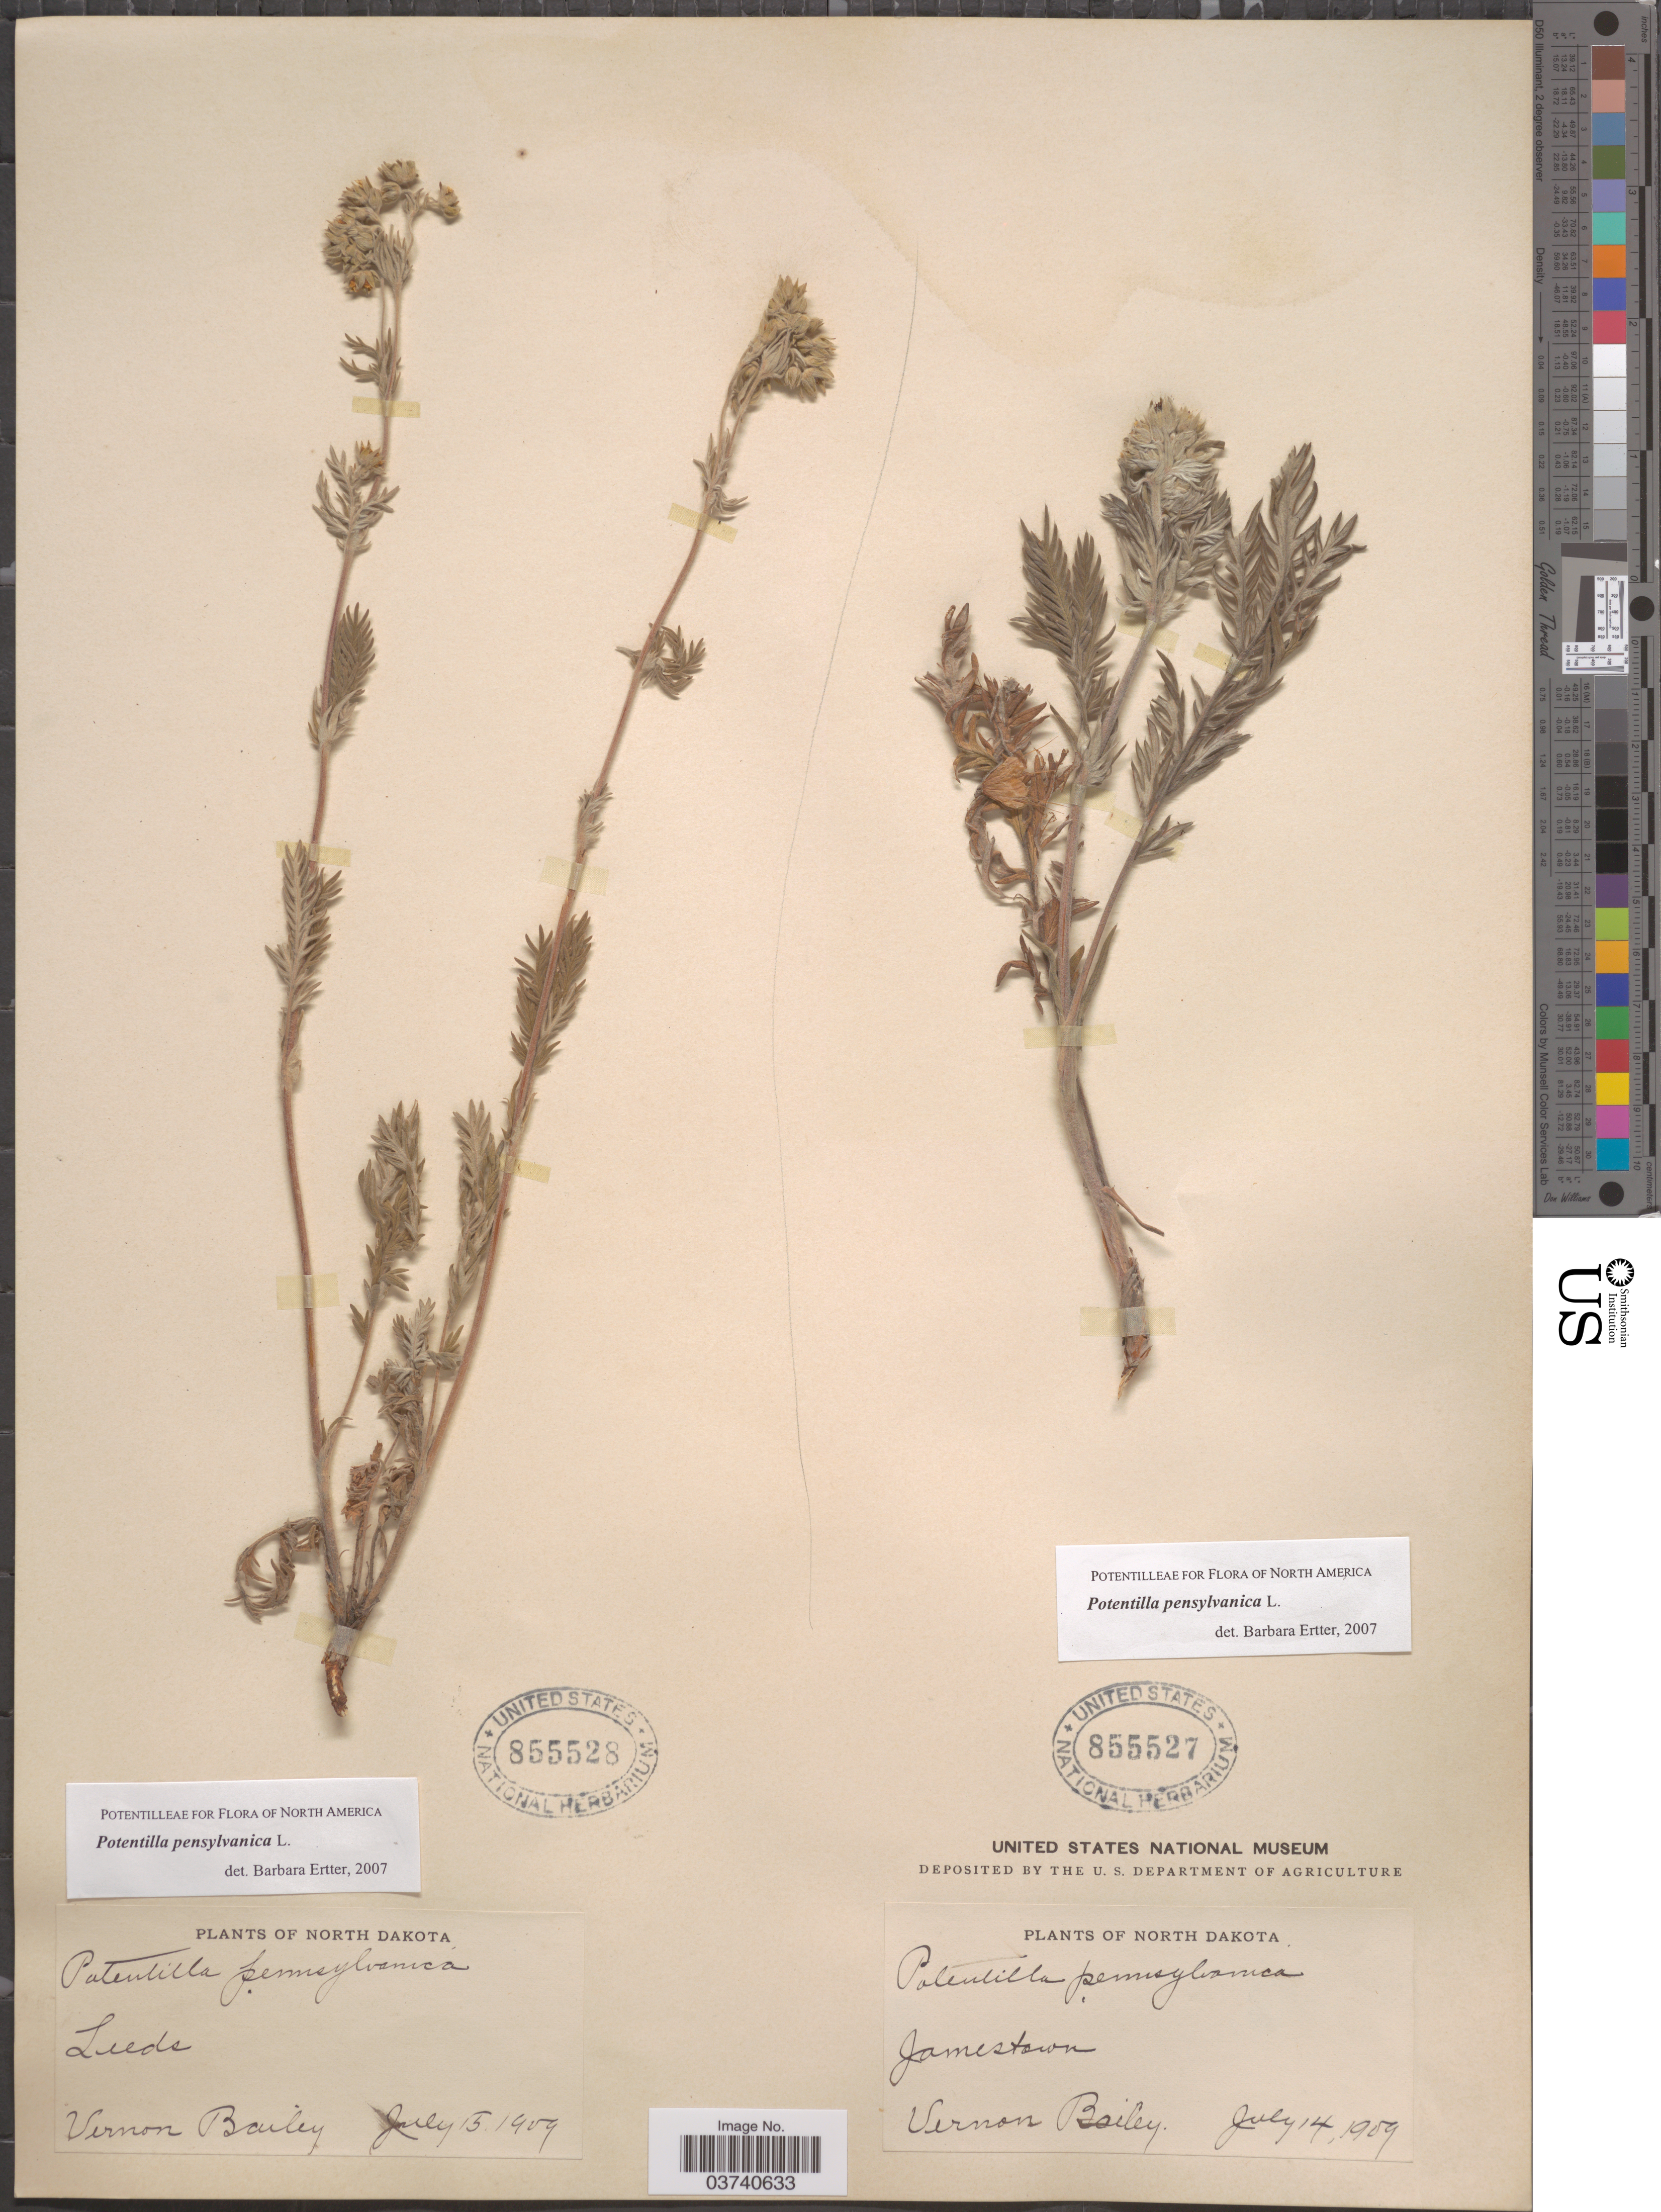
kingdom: Plantae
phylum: Tracheophyta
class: Magnoliopsida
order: Rosales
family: Rosaceae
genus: Potentilla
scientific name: Potentilla pensylvanica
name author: L.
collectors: V. O. Bailey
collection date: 1909-07-15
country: United States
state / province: North Dakota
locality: Leeds.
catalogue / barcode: US 855528